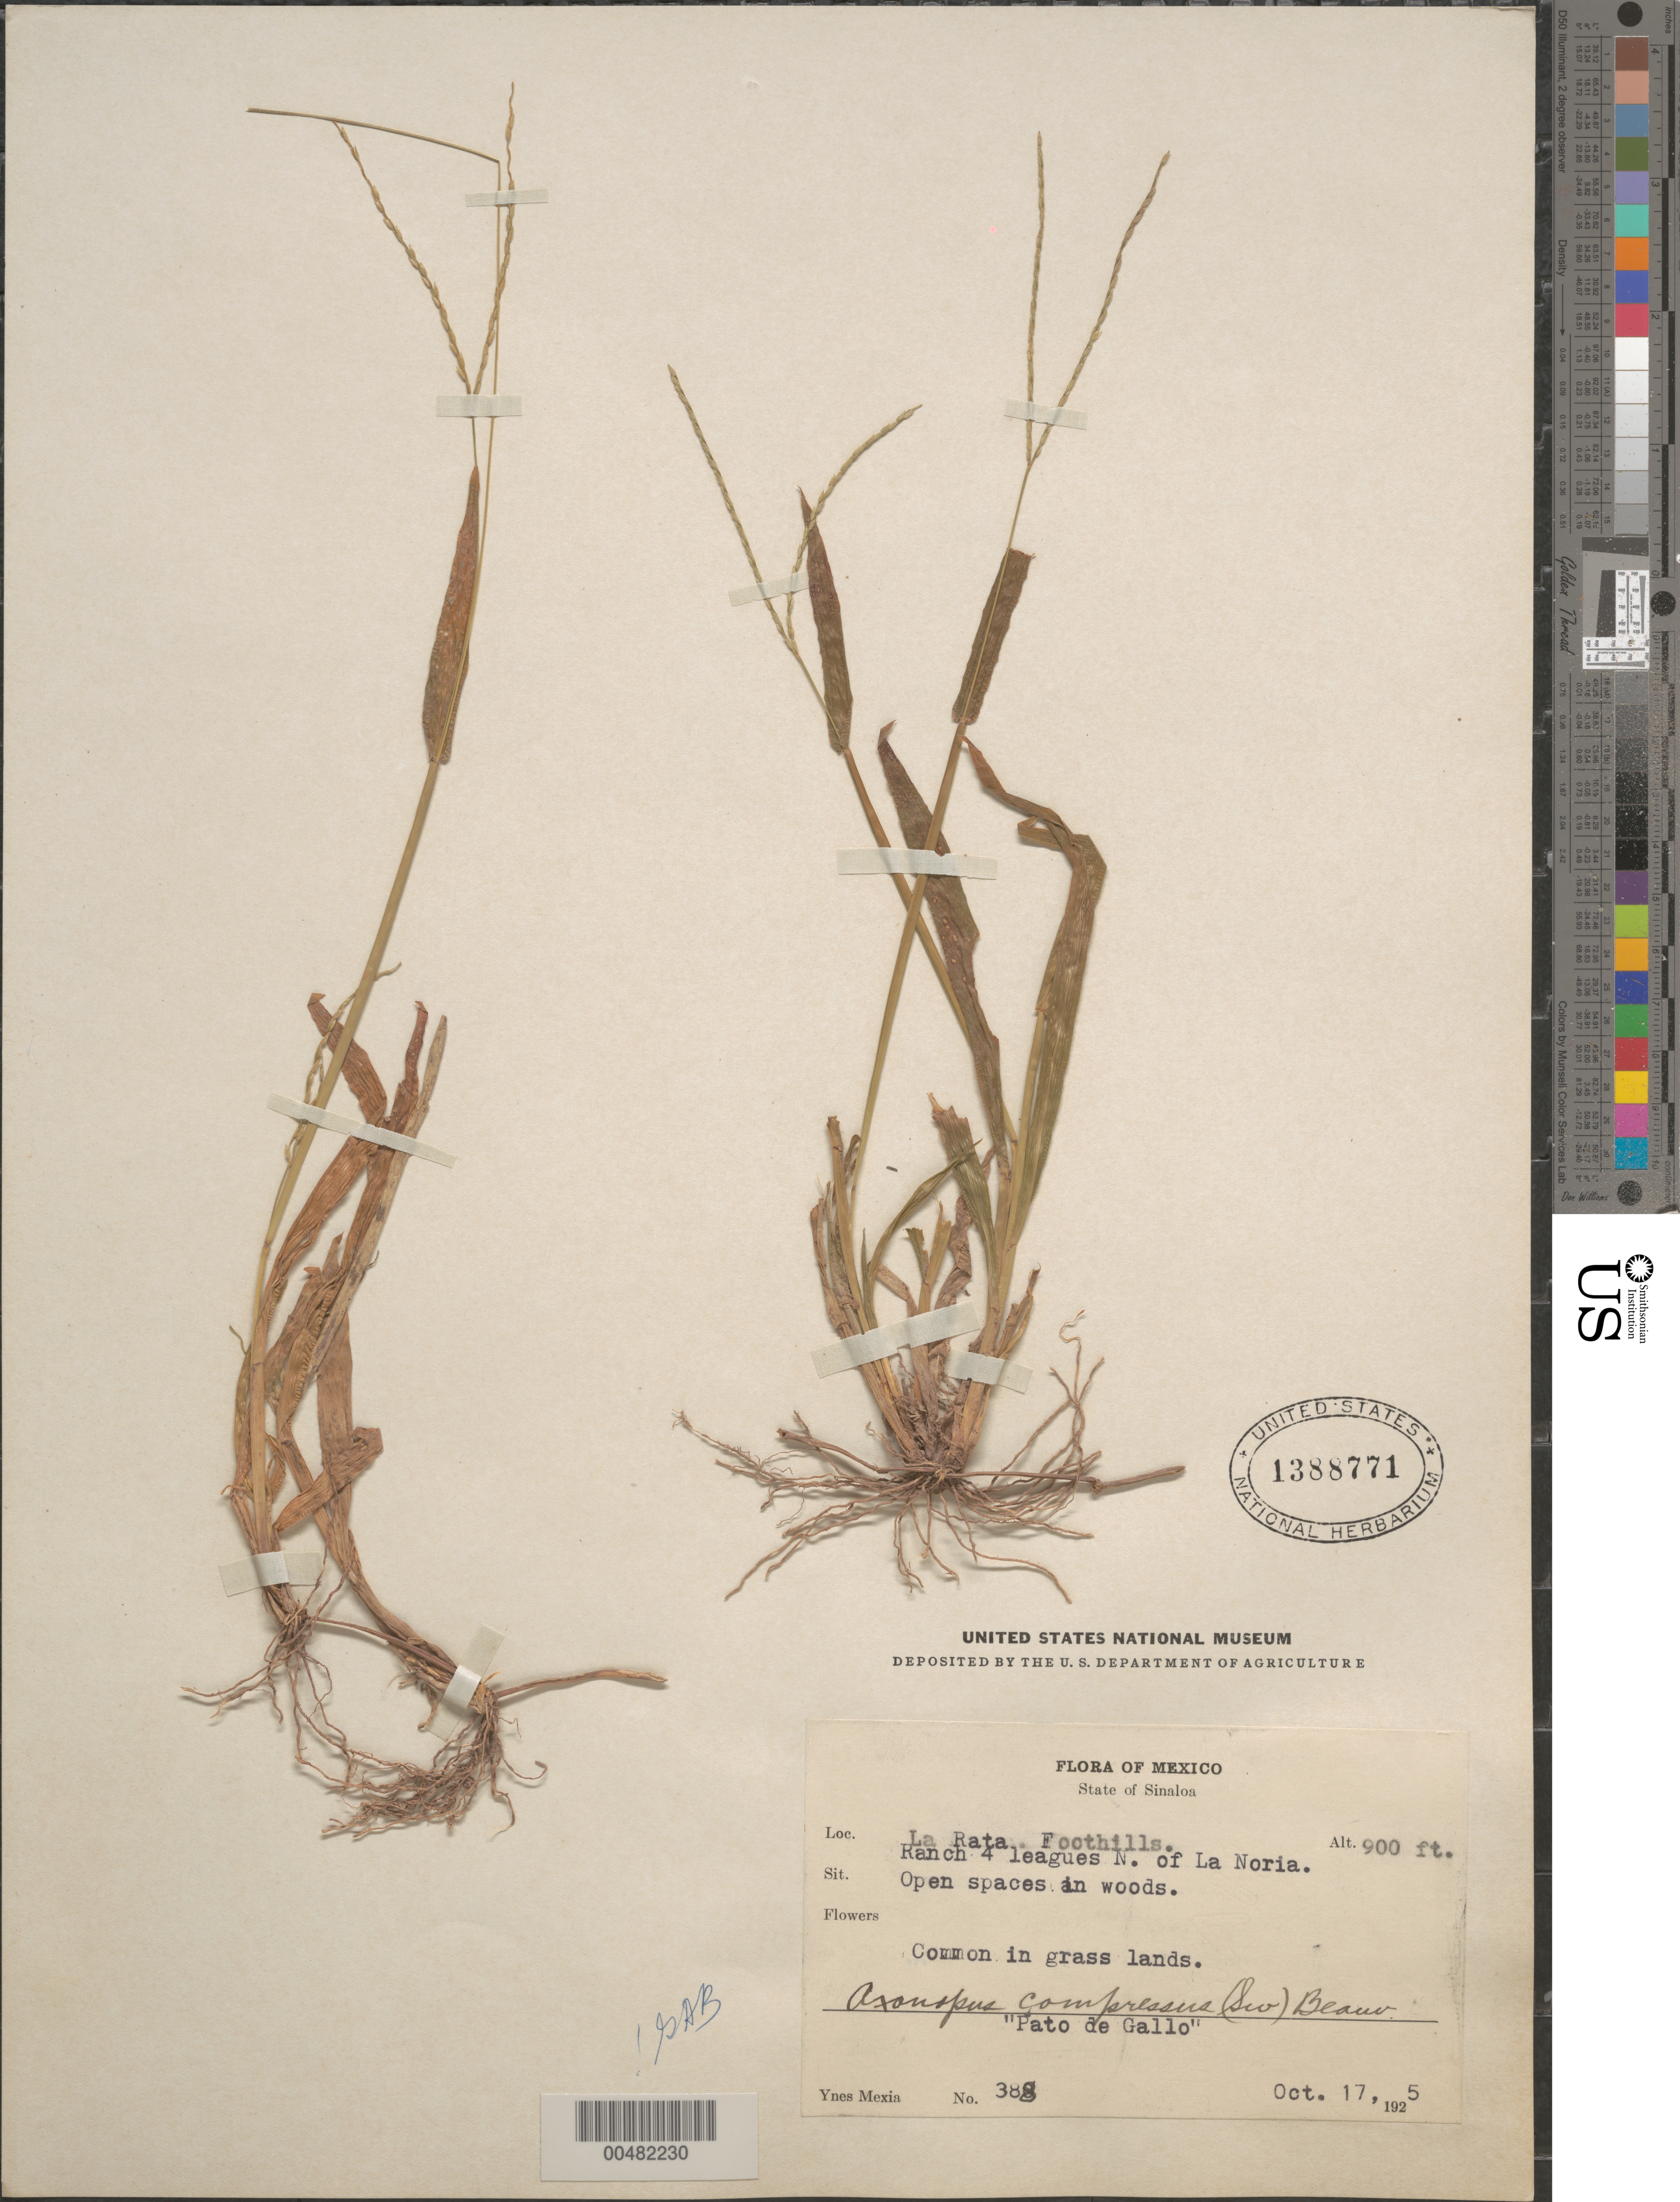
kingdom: Plantae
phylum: Tracheophyta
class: Liliopsida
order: Poales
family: Poaceae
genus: Axonopus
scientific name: Axonopus compressus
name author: (Sw.) P. Beauv.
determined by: Black, G. A.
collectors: Y. Mexia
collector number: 388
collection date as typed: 17 Oct 1925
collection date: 1925-10-17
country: Mexico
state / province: Sinaloa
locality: La Rata Foothills, Ranch 4 leagues N of La Noria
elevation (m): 274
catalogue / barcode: US 1388771